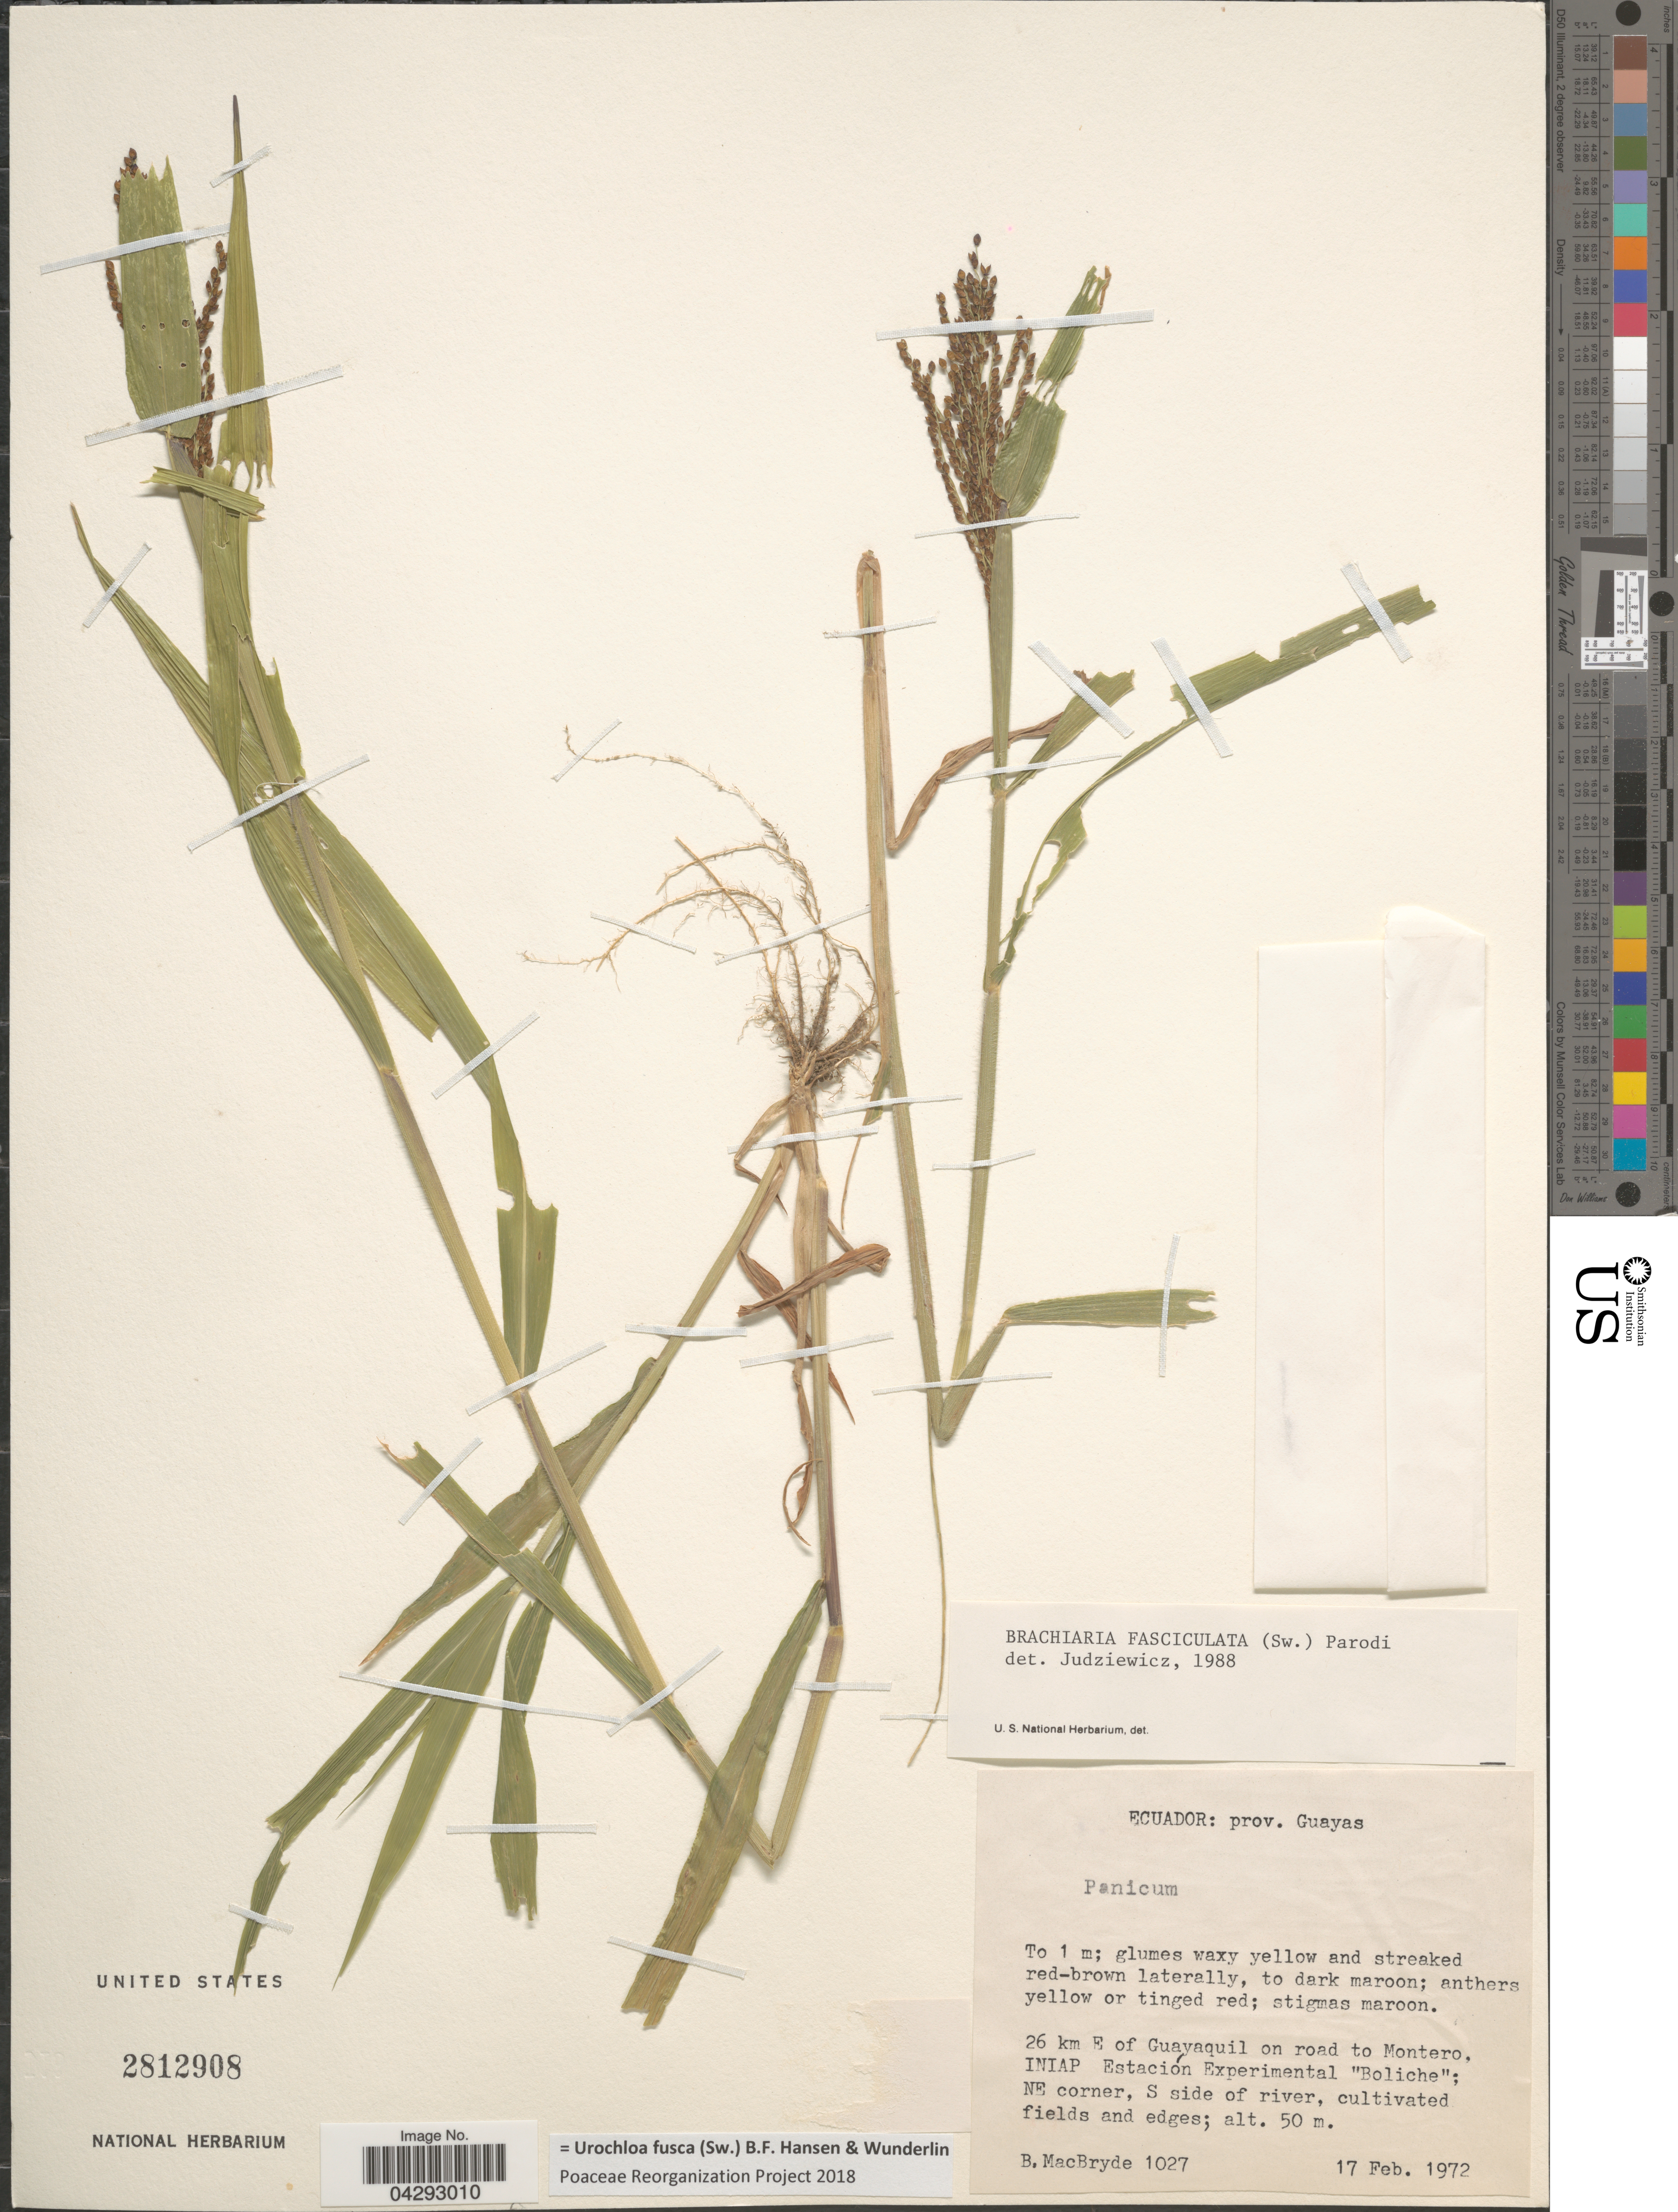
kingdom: Plantae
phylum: Tracheophyta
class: Liliopsida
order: Poales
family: Poaceae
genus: Urochloa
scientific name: Urochloa fusca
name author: (Sw.) B.F. Hansen & Wunderlin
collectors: B. MacBryde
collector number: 1027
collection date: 1972-02-17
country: Ecuador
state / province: Guayas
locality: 26 km E of Guayaquil on road to Montero. INIAP Estación Experimental "Boliche"; NE corner, S side of river, cultivated fields and edges.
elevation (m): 50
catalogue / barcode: US 2812908